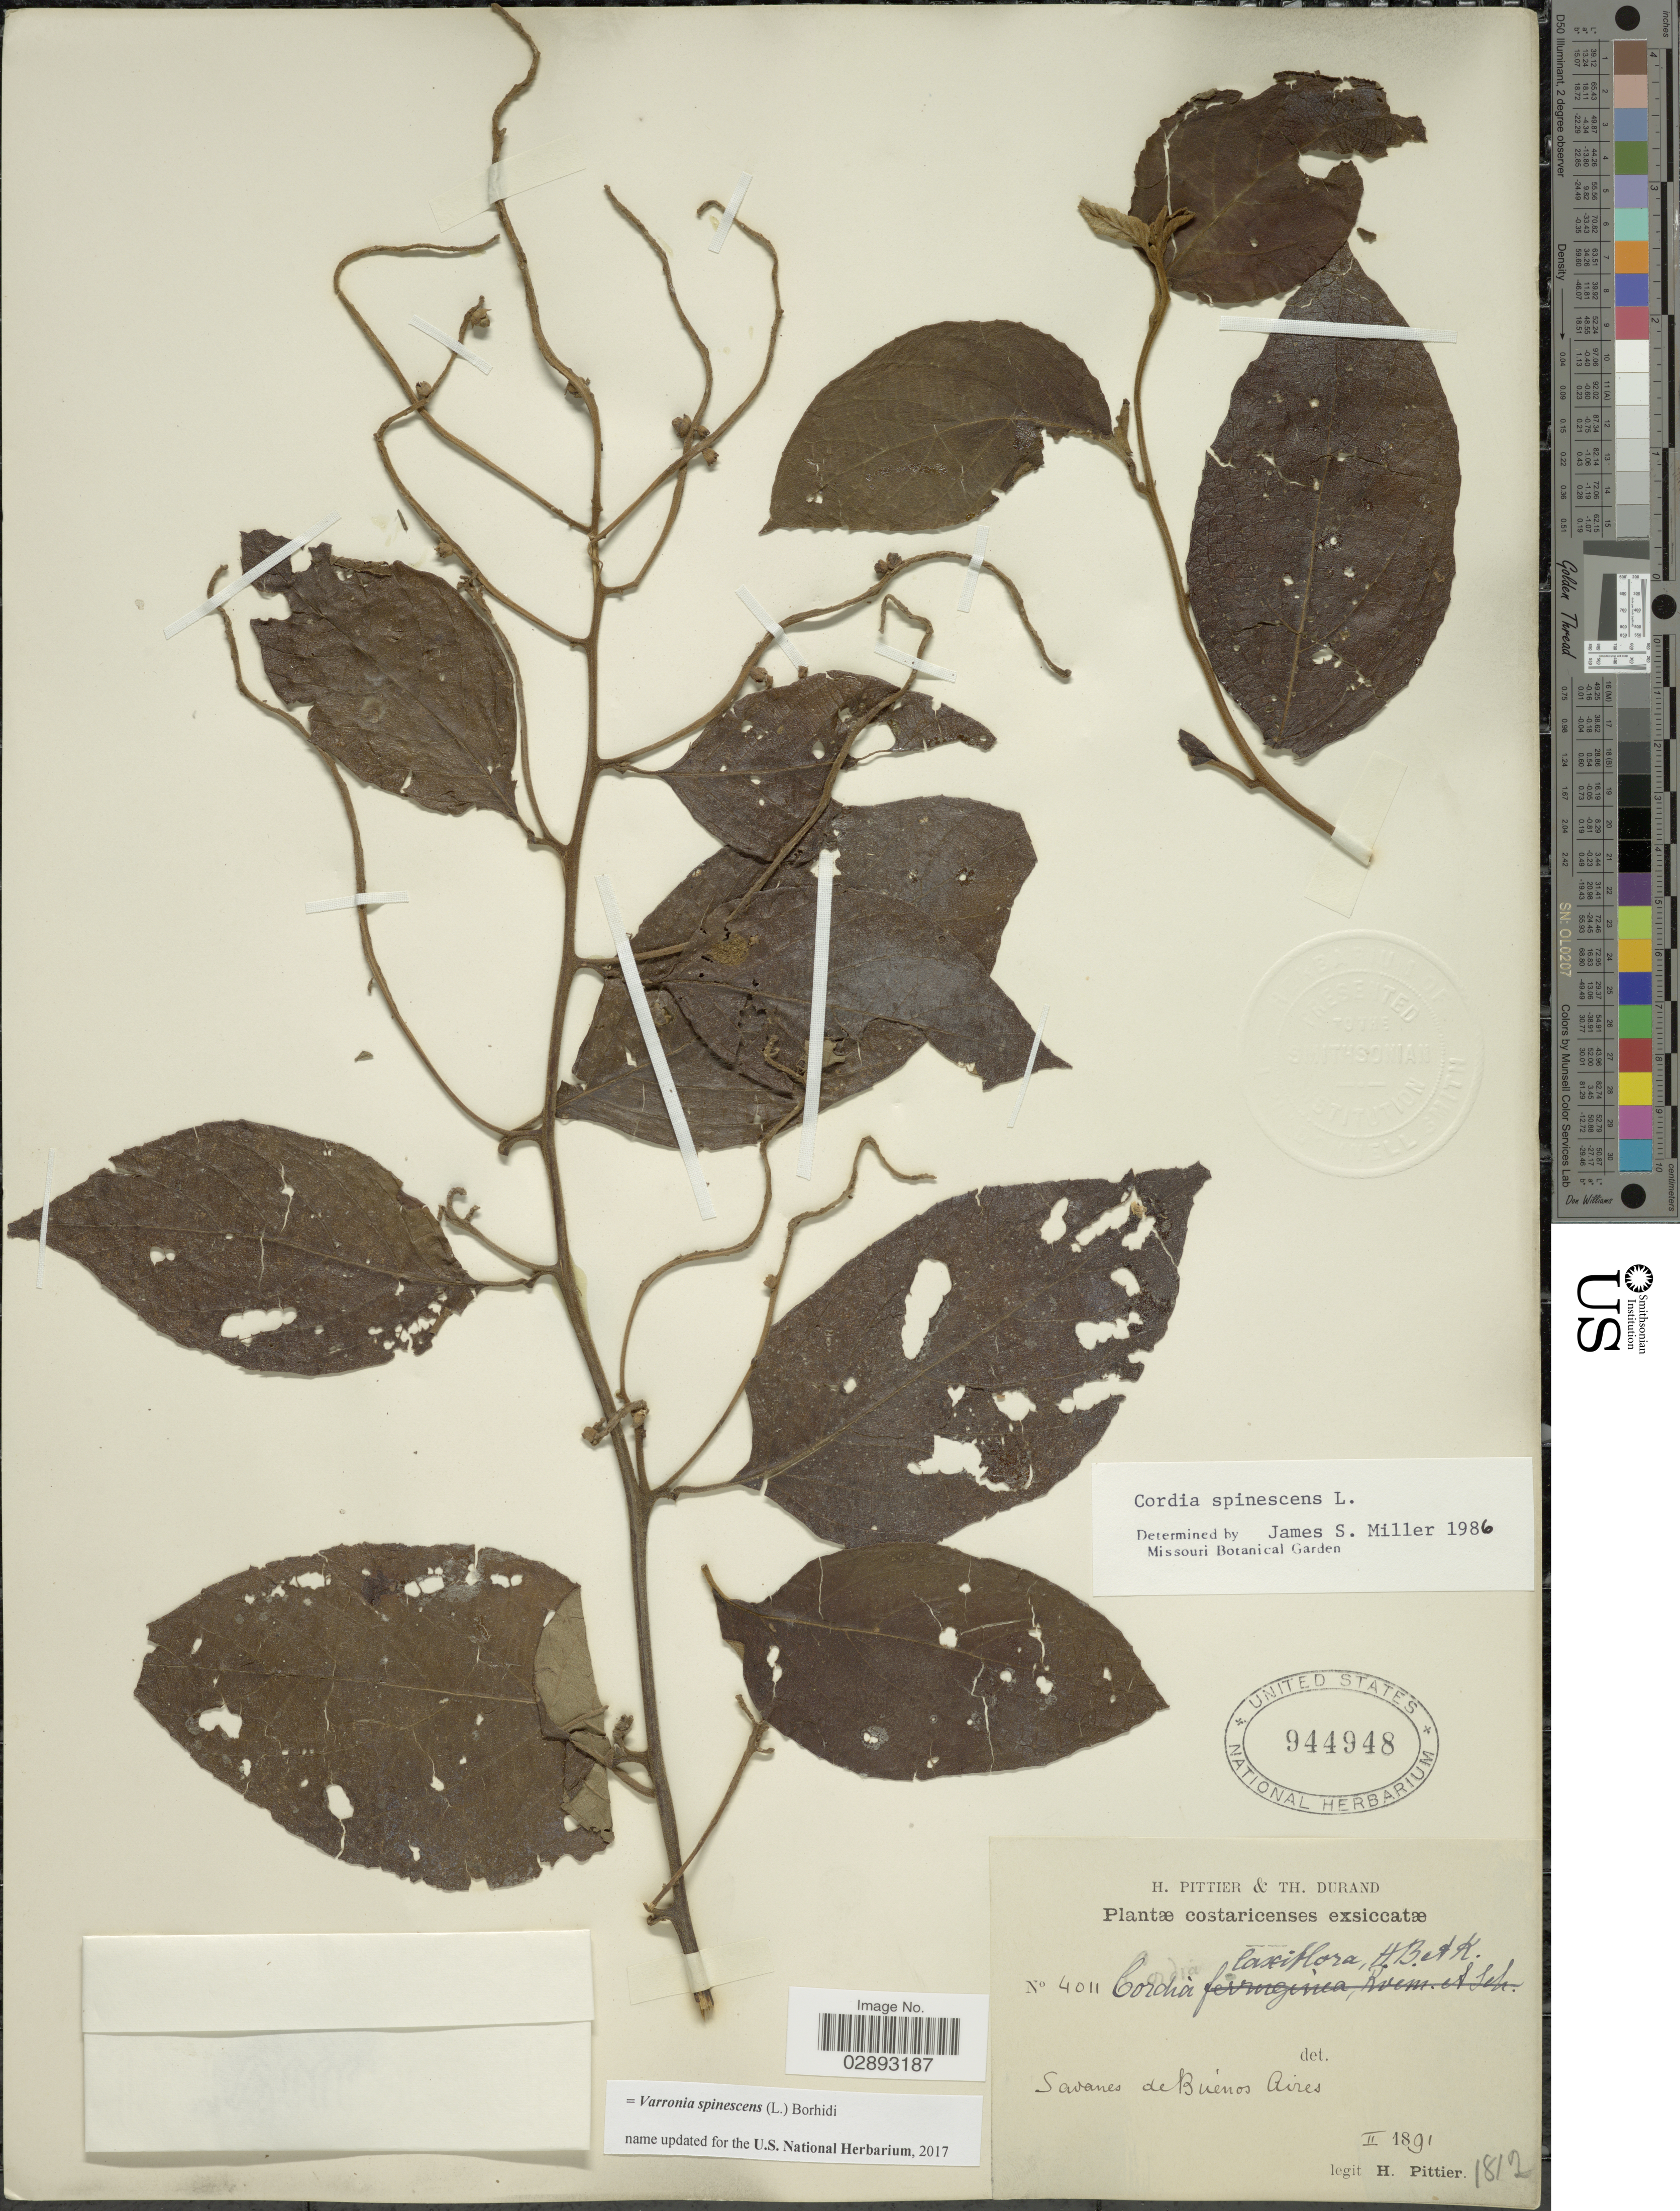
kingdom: Plantae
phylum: Tracheophyta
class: Magnoliopsida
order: Boraginales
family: Cordiaceae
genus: Varronia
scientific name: Varronia spinescens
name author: (L.) Borhidi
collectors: H. F. Pittier & T. Durand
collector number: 4011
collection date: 1891-02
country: Costa Rica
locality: Savanes de Buénos Aires.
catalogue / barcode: US 944948